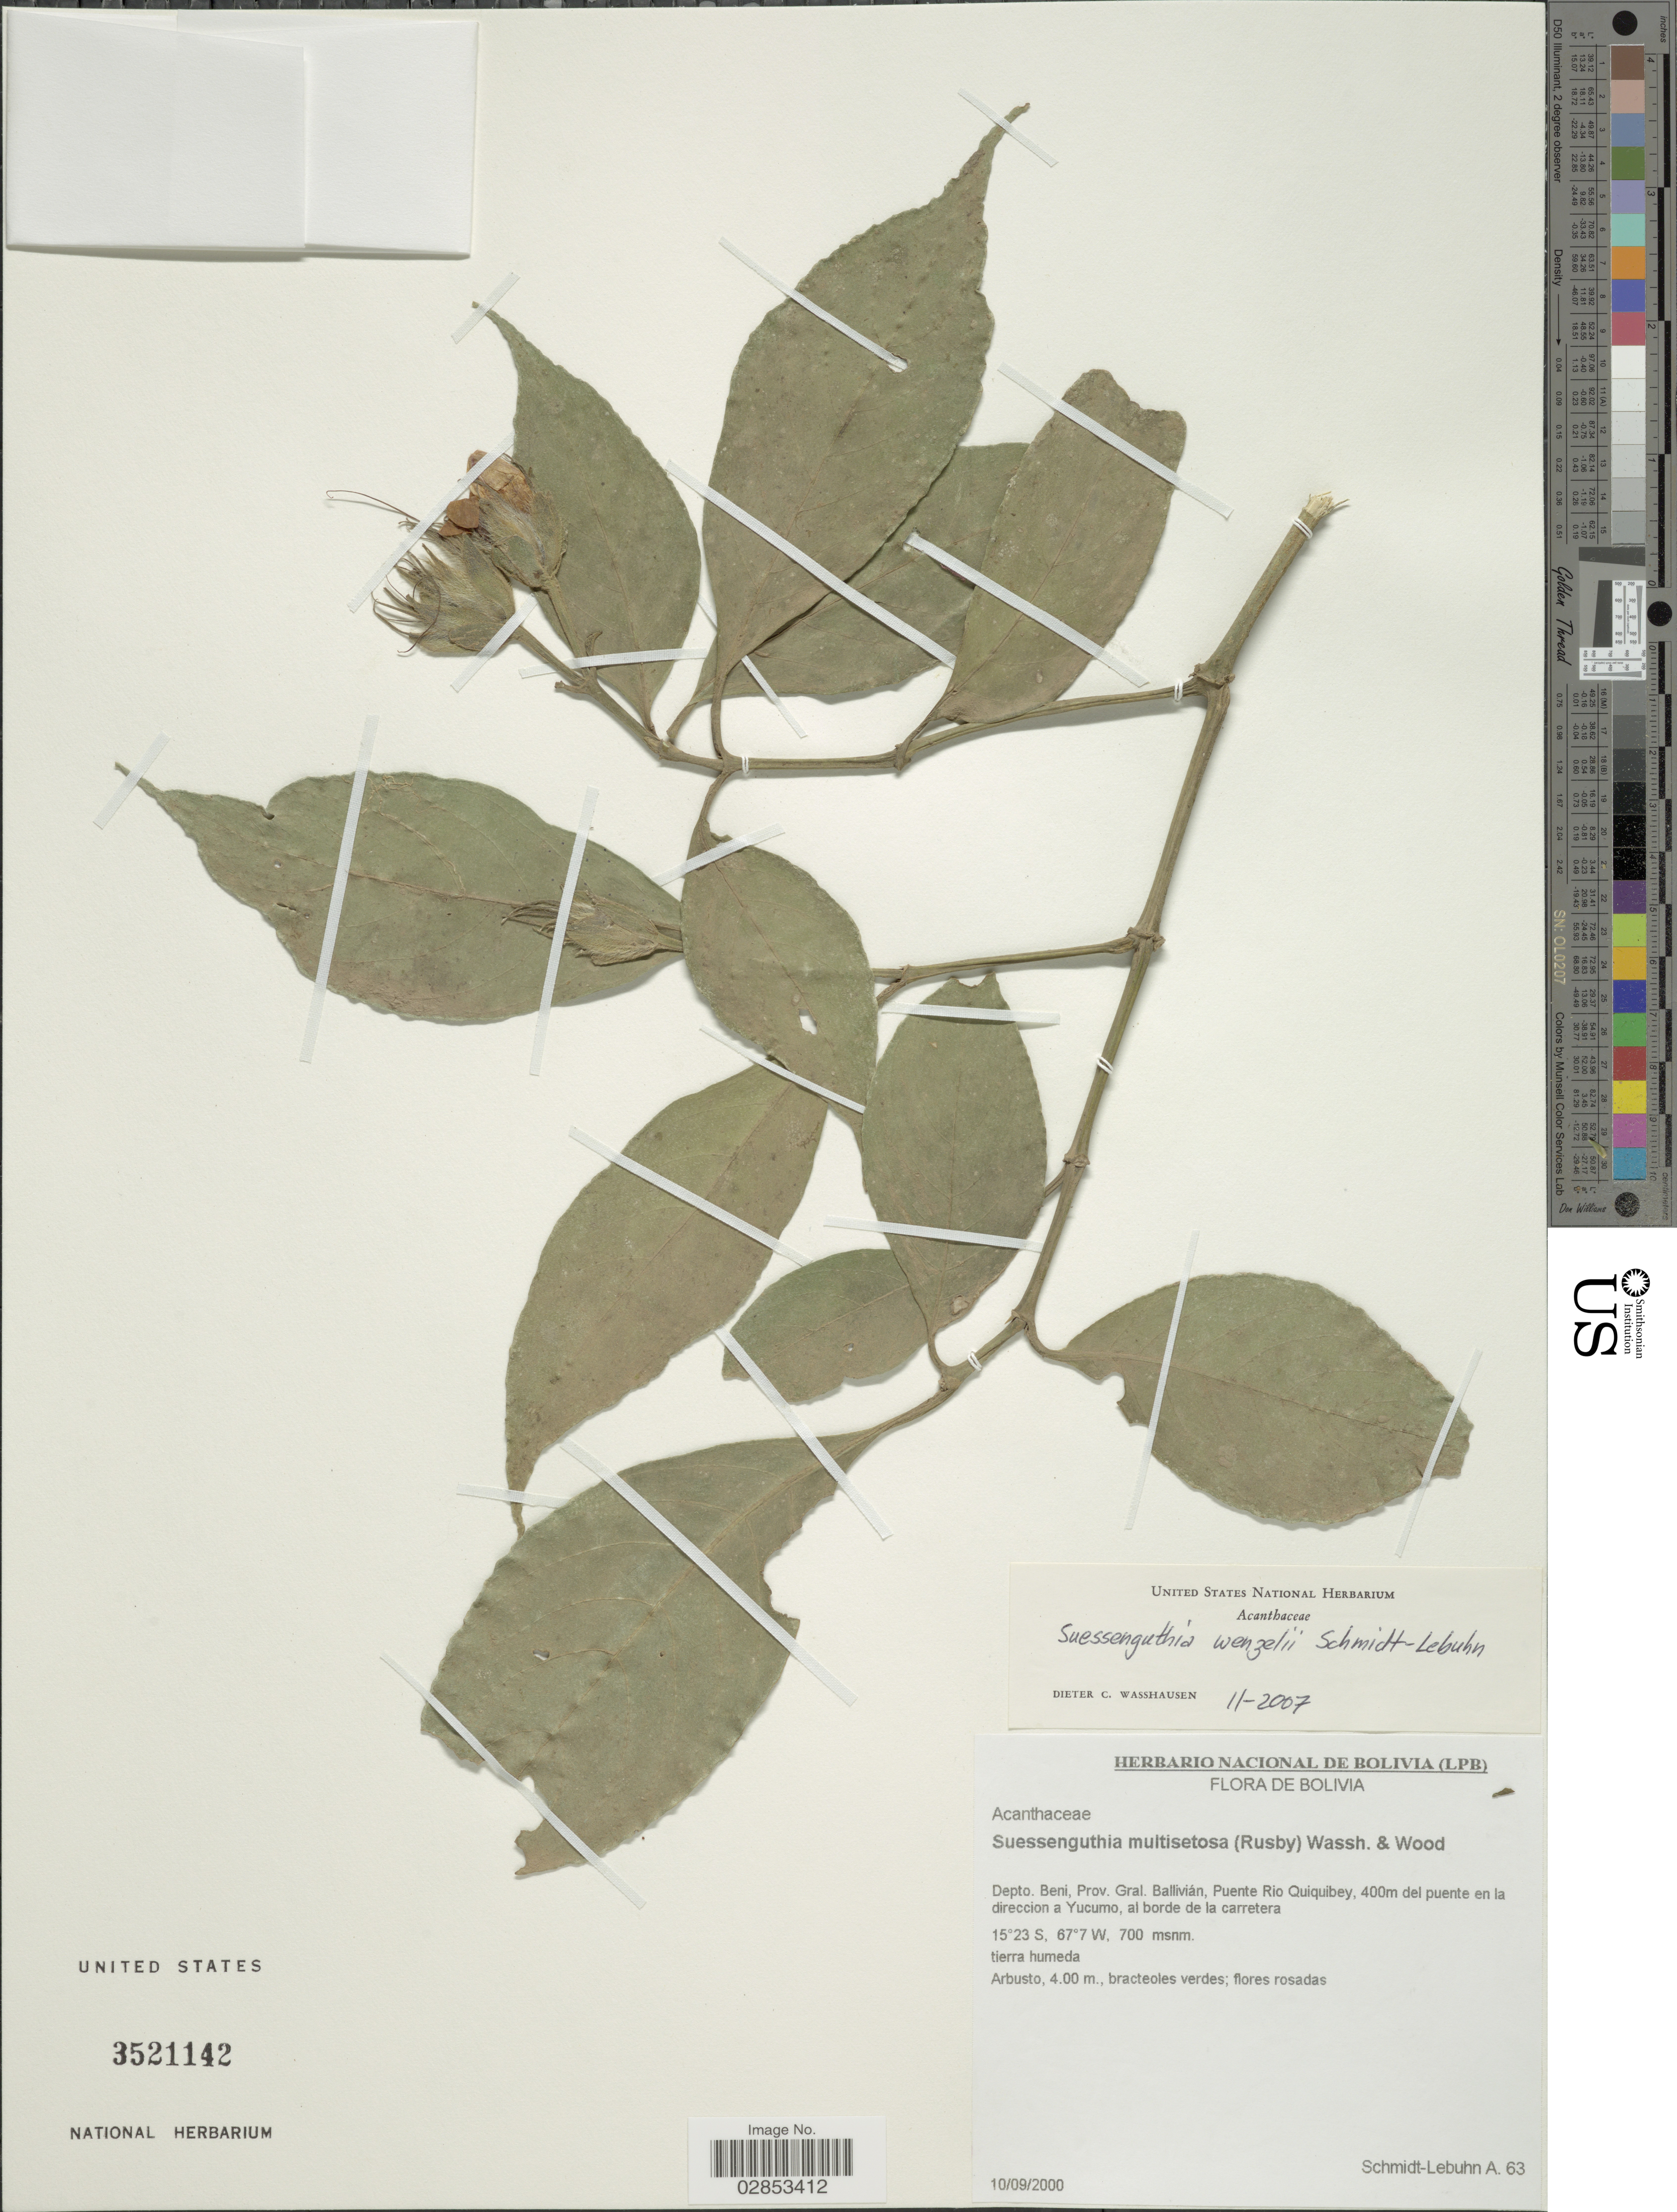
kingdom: Plantae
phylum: Tracheophyta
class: Magnoliopsida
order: Lamiales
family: Acanthaceae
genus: Suessenguthia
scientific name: Suessenguthia wenzelii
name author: Schmidt-Leb.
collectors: A. Schmidt-Lebuhn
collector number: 63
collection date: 2000-09-10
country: Bolivia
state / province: Beni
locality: Depto. Beni, Prov. Gral. Ballivián, Puente Rio Quiquiby, 400m del puente en la direccion a Yucumo, al borde de la carretera.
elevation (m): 700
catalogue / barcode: US 3521142